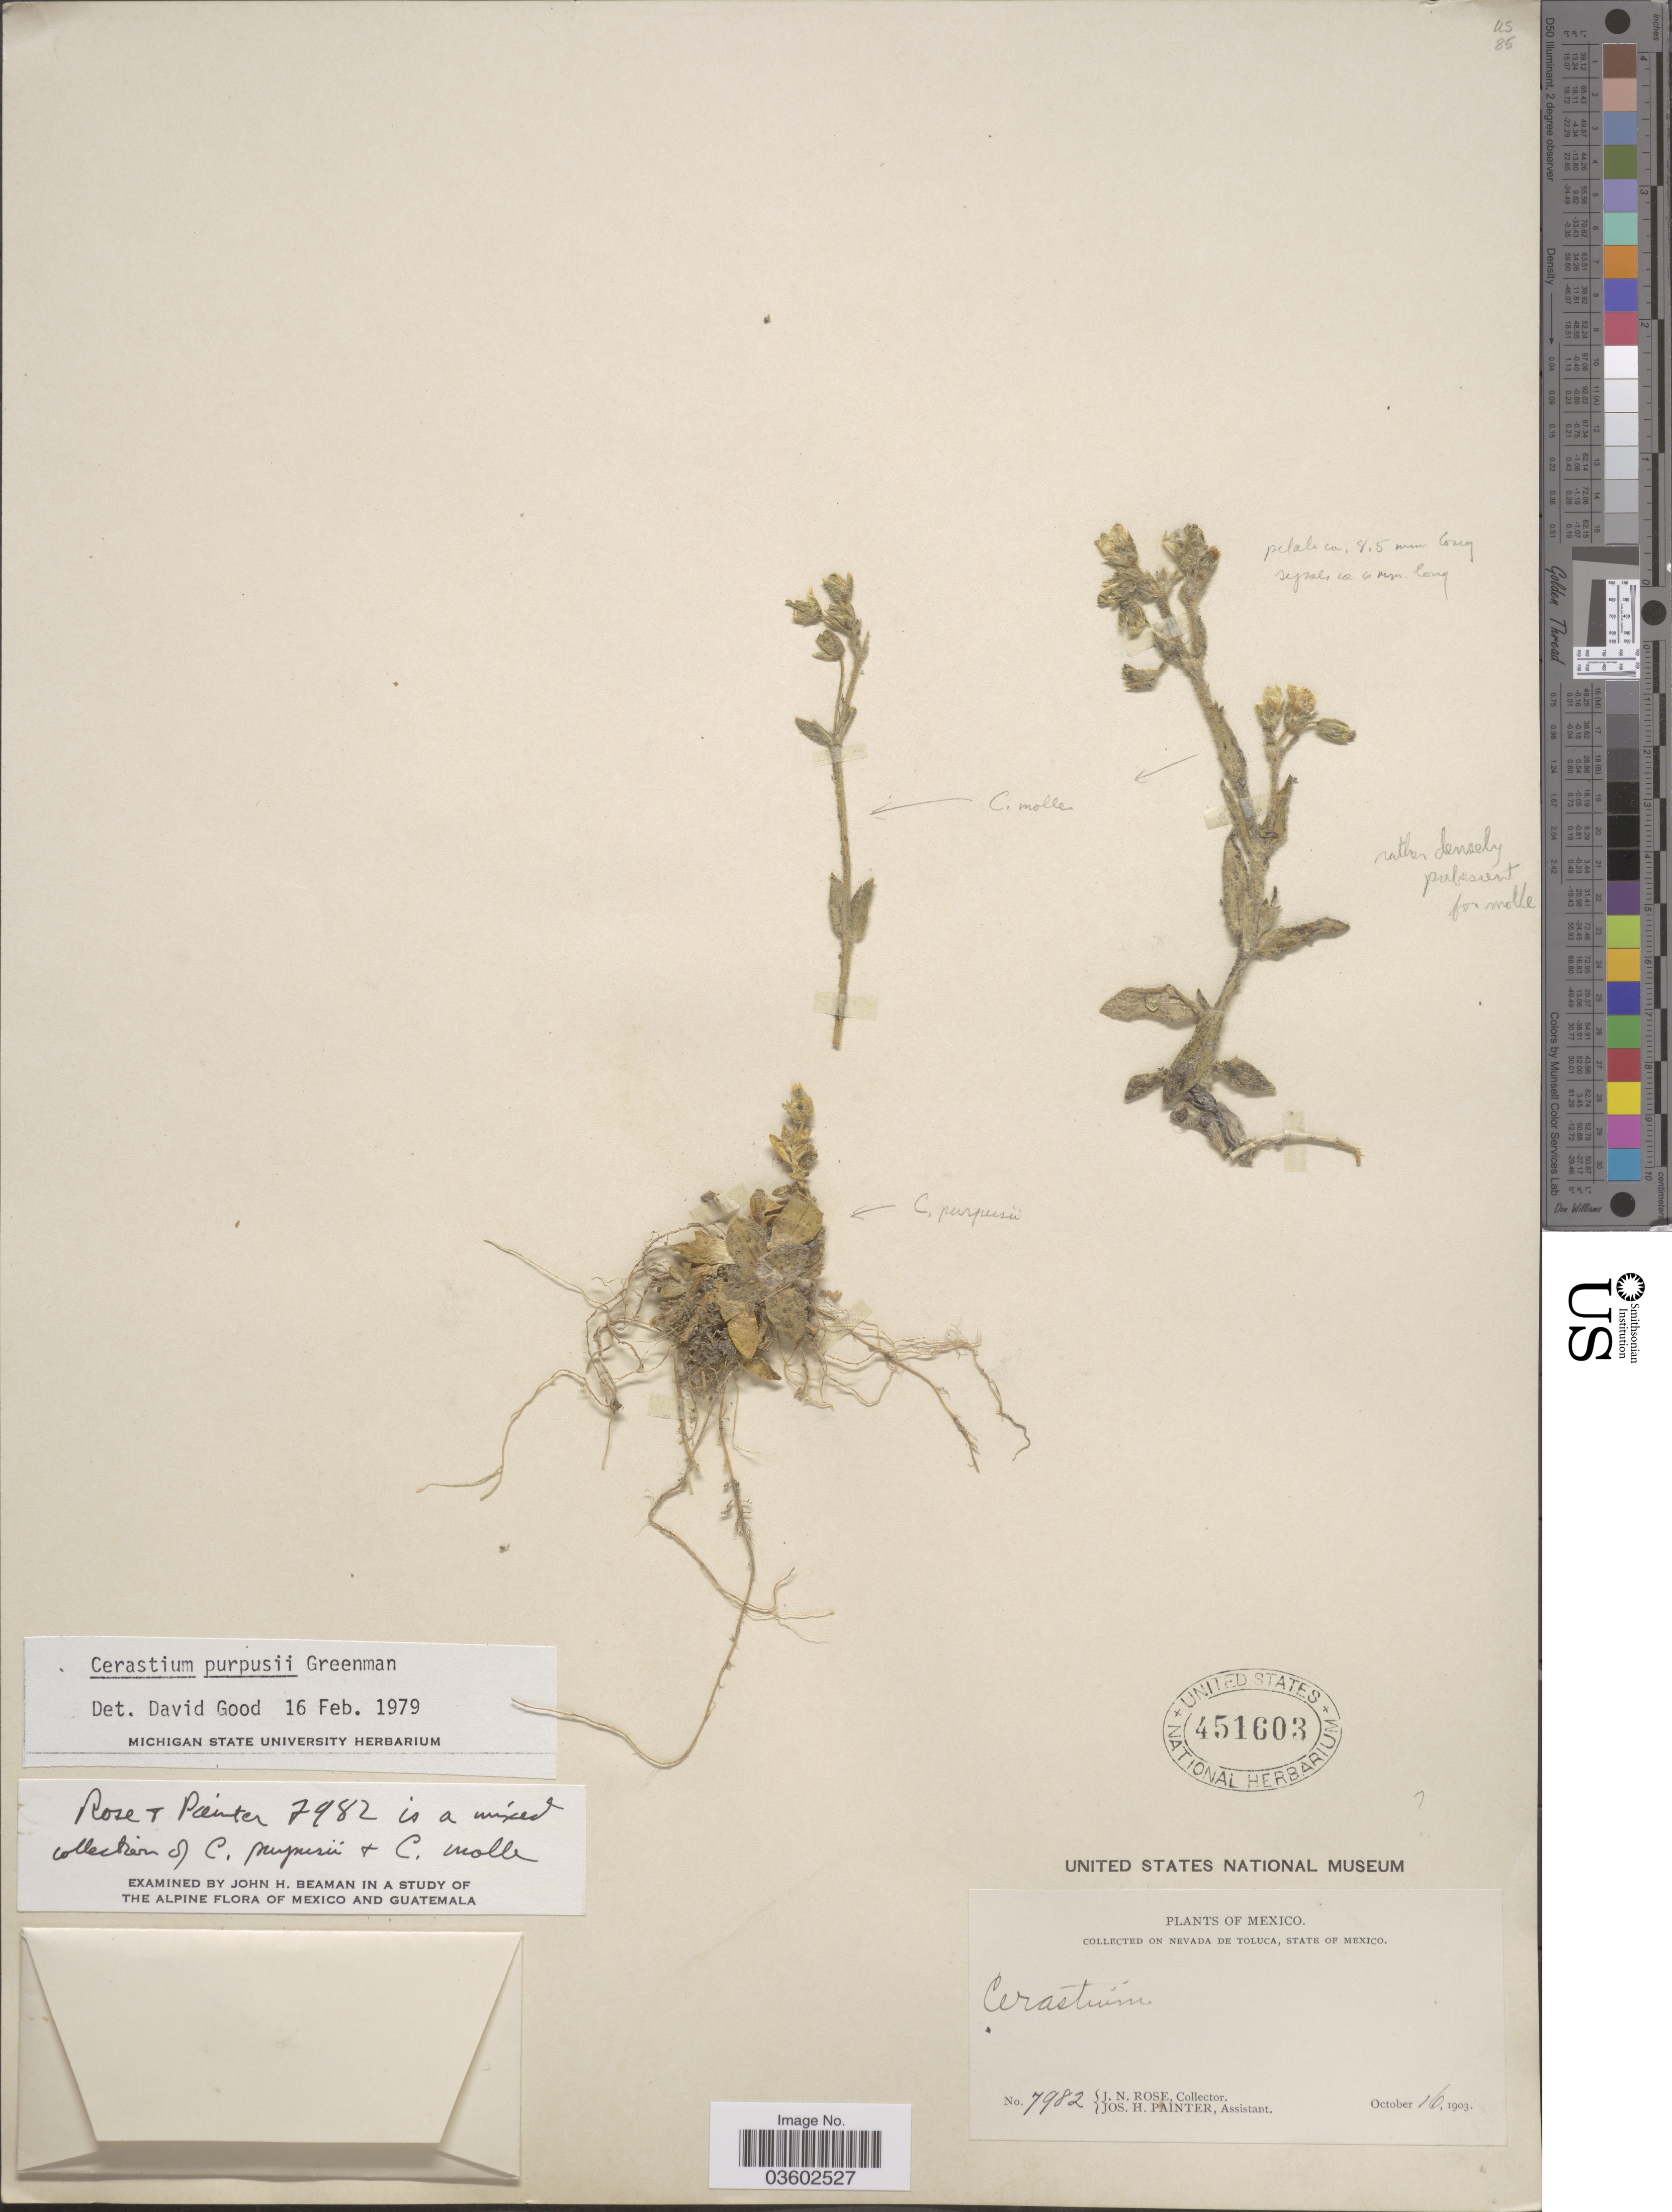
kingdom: Plantae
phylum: Tracheophyta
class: Magnoliopsida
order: Caryophyllales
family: Caryophyllaceae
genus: Cerastium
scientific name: Cerastium purpusi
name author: Greenm.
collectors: J. N. Rose & J. H. Painter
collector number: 7982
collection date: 1903-10-16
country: Mexico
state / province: México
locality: On Nevada de Toluca.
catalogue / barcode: US 451603